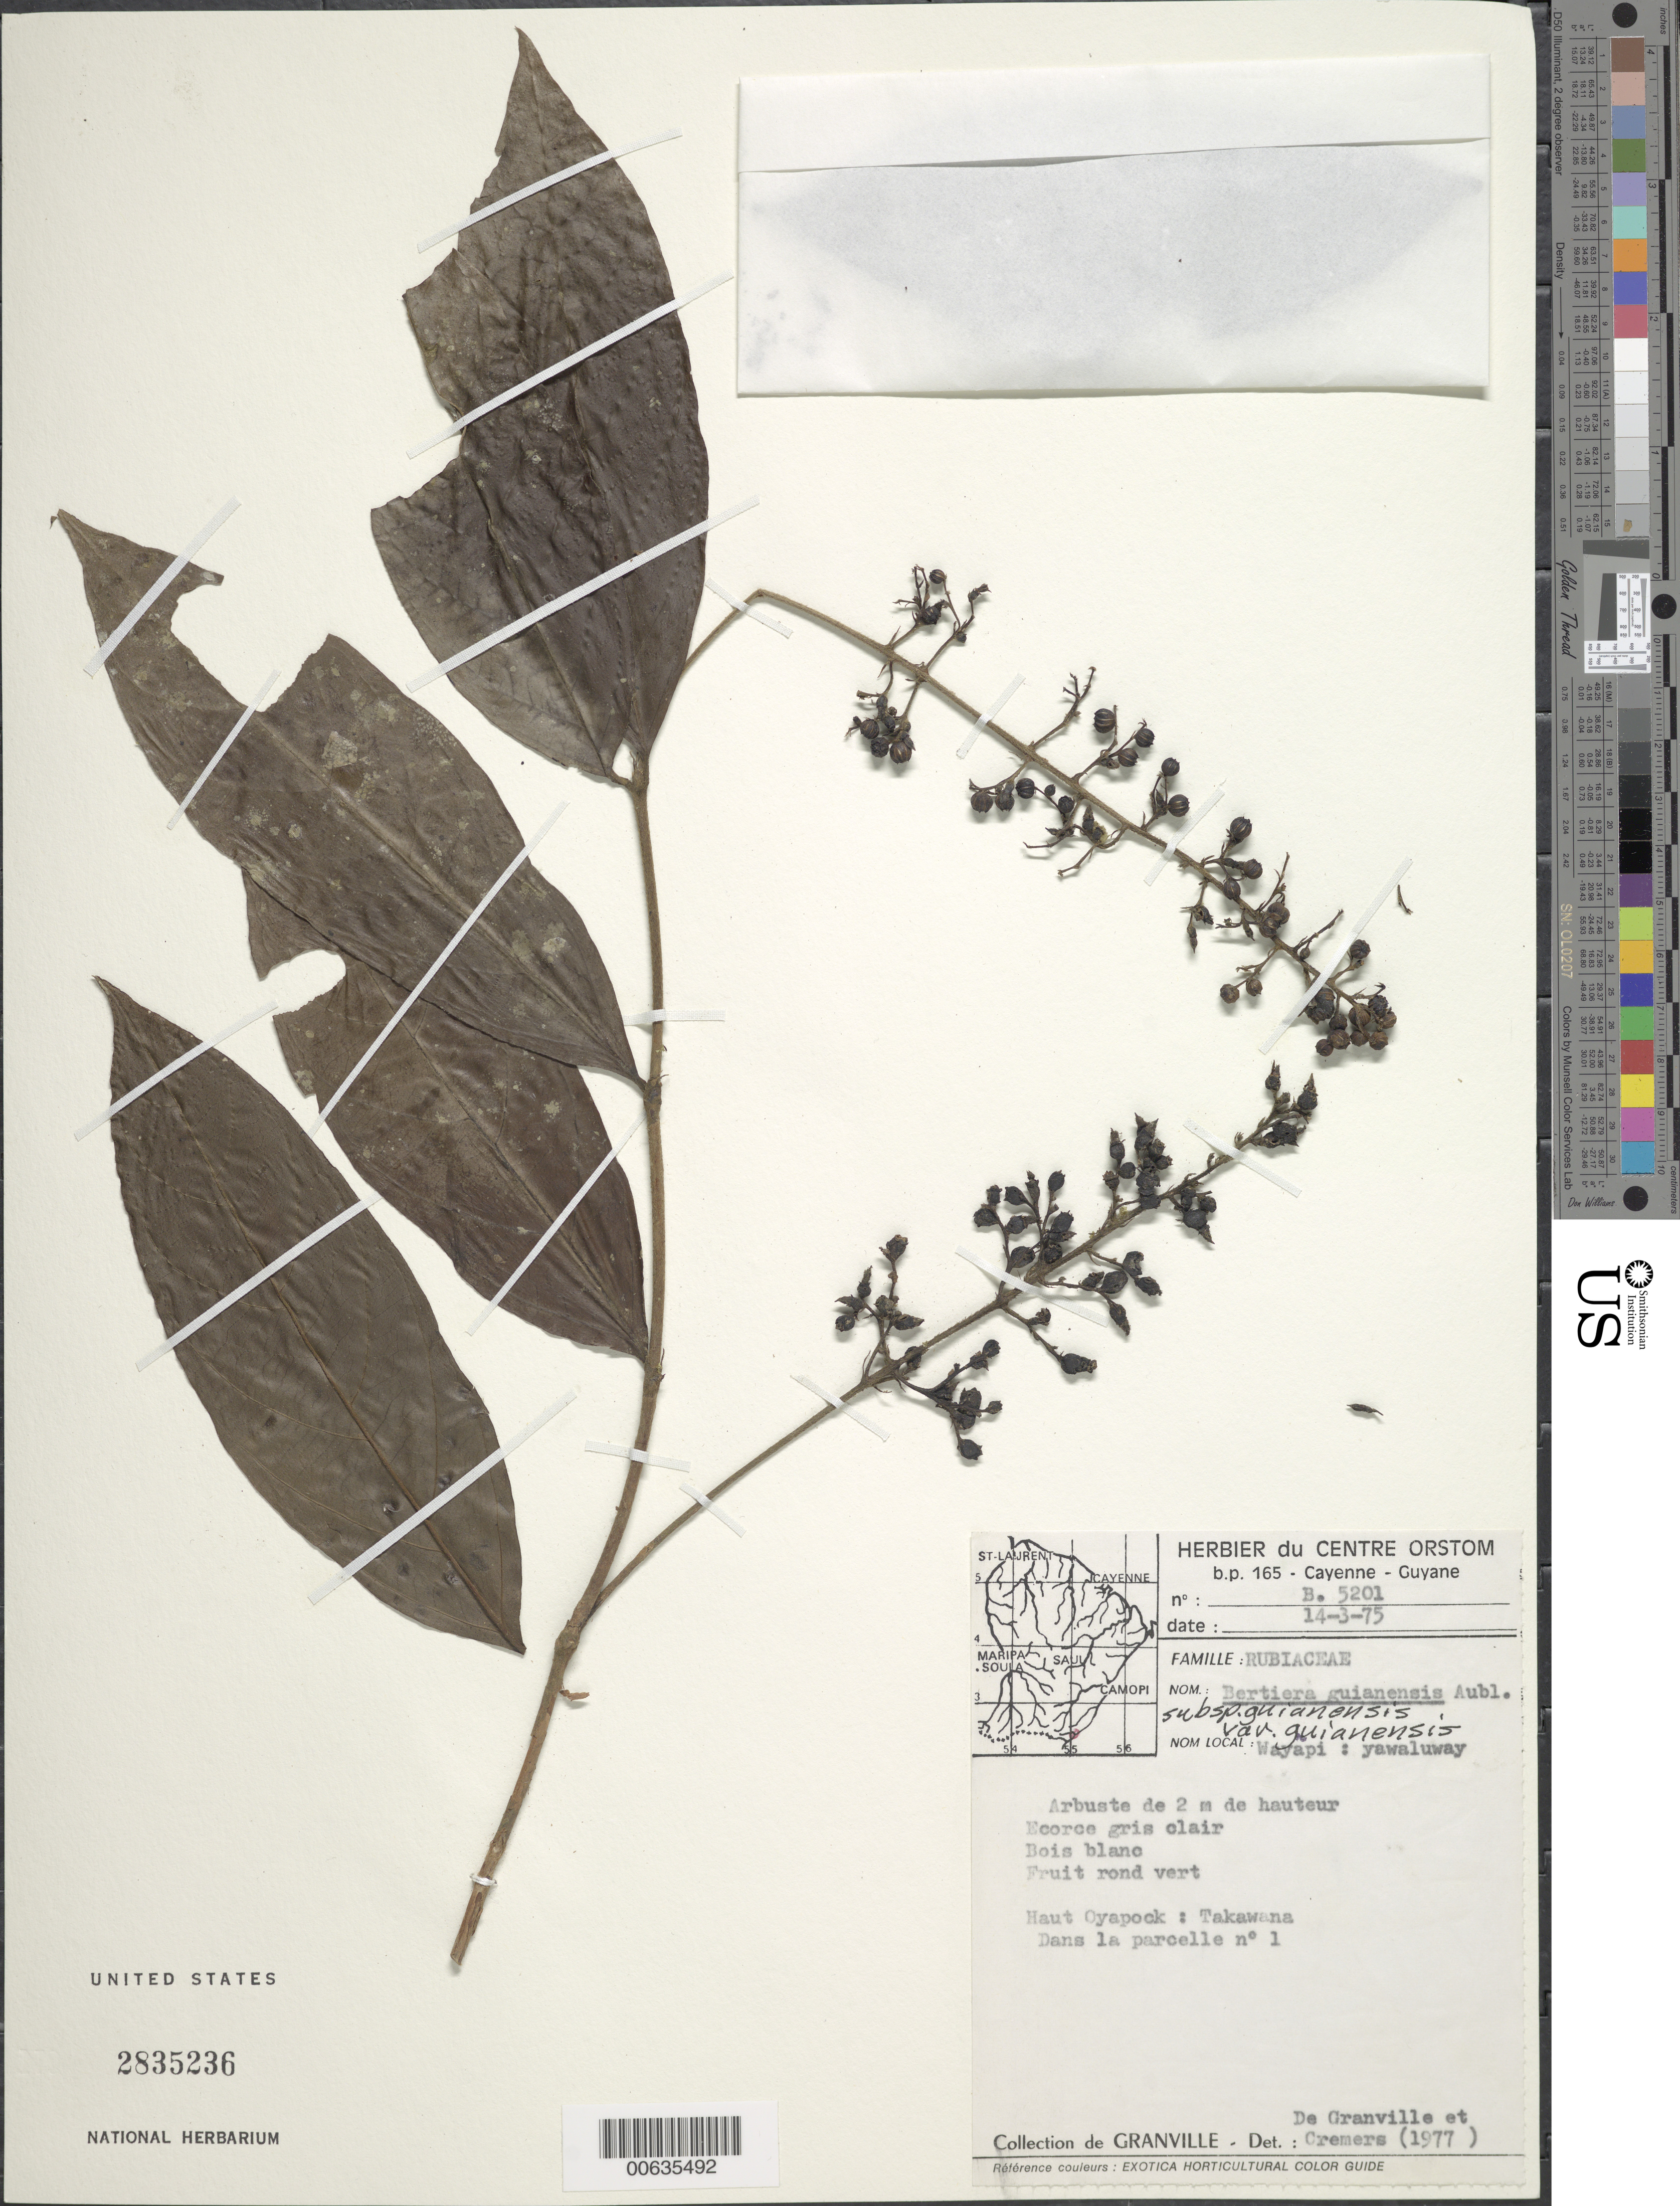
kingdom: Plantae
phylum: Tracheophyta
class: Magnoliopsida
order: Gentianales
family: Rubiaceae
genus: Bertiera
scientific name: Bertiera guianensis var. guianensis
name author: Aubl.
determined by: Kirkbride, J. H.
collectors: J.-J. de Granville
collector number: B 5201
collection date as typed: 14-Mar-75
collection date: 1975-03-14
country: French Guiana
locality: Takawana, Haut Oyapock; dans la parcelle no. 1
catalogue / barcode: US 2835236